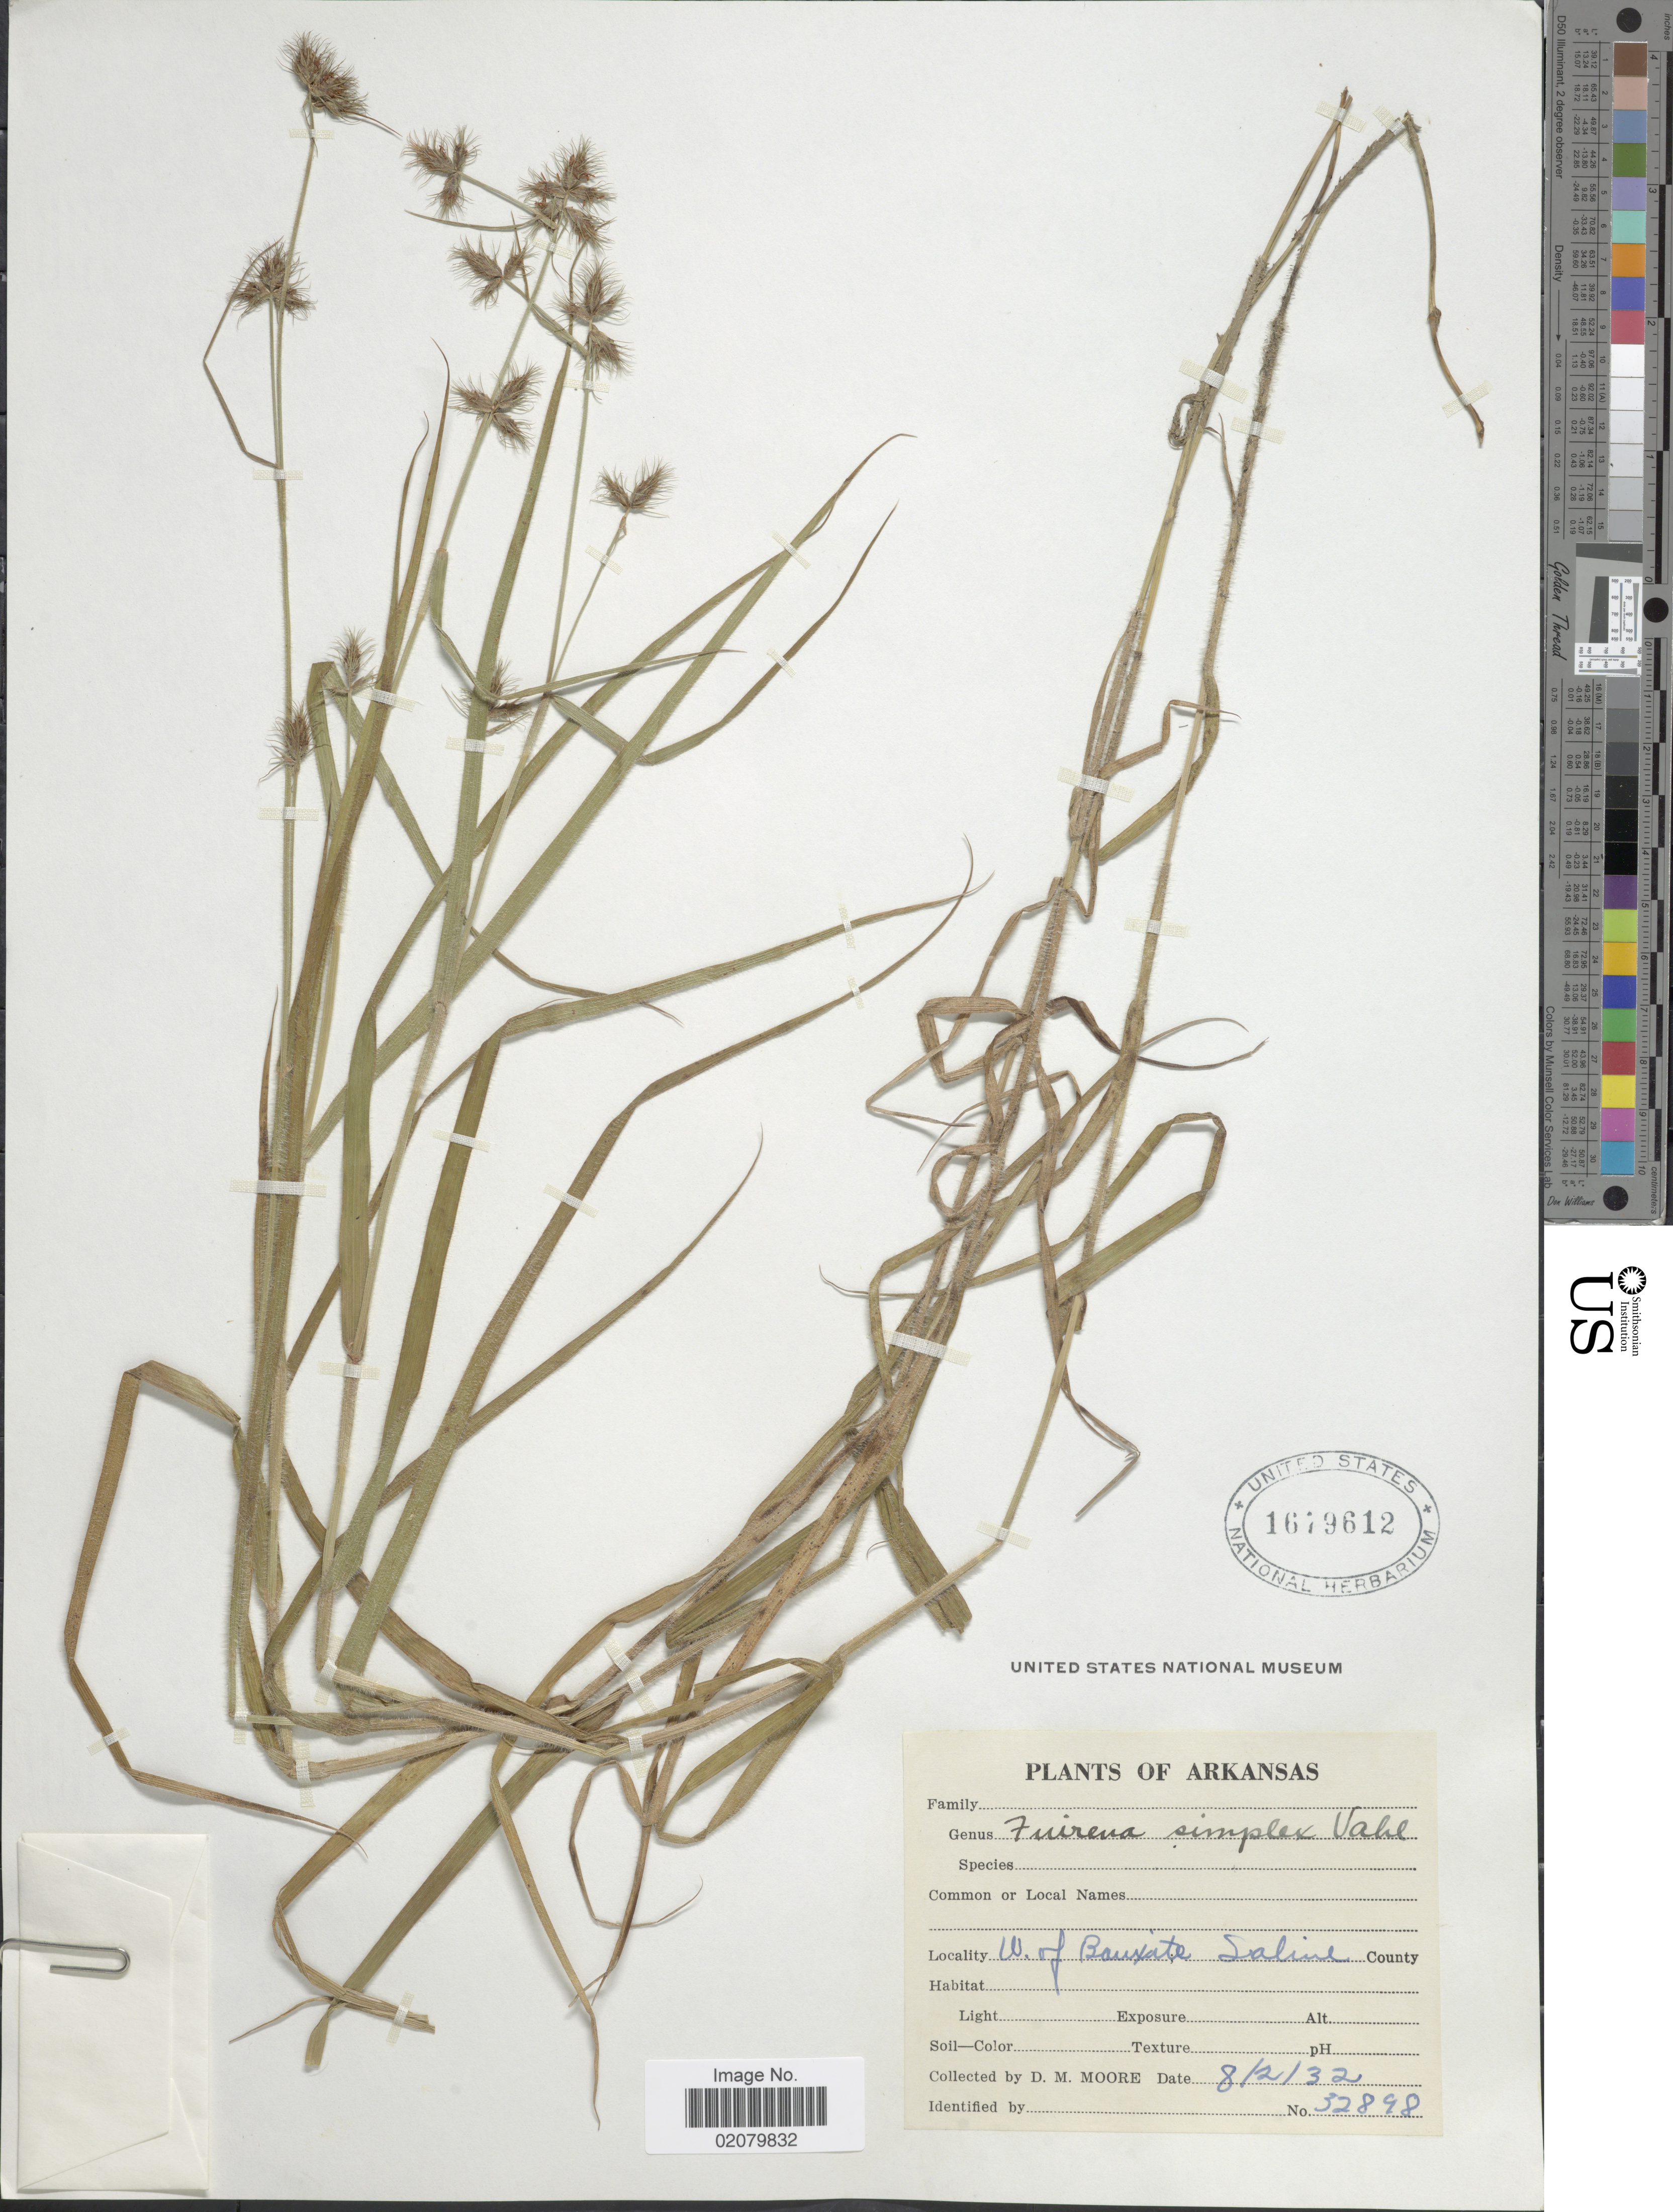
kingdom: Plantae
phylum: Tracheophyta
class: Liliopsida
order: Poales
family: Cyperaceae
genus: Fuirena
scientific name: Fuirena simplex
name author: Vahl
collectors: D. Moore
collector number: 32898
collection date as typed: Transcribed d/m/y: 2/8/32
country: United States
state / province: Arkansas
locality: W of Bauxite Saline County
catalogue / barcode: US 1679612